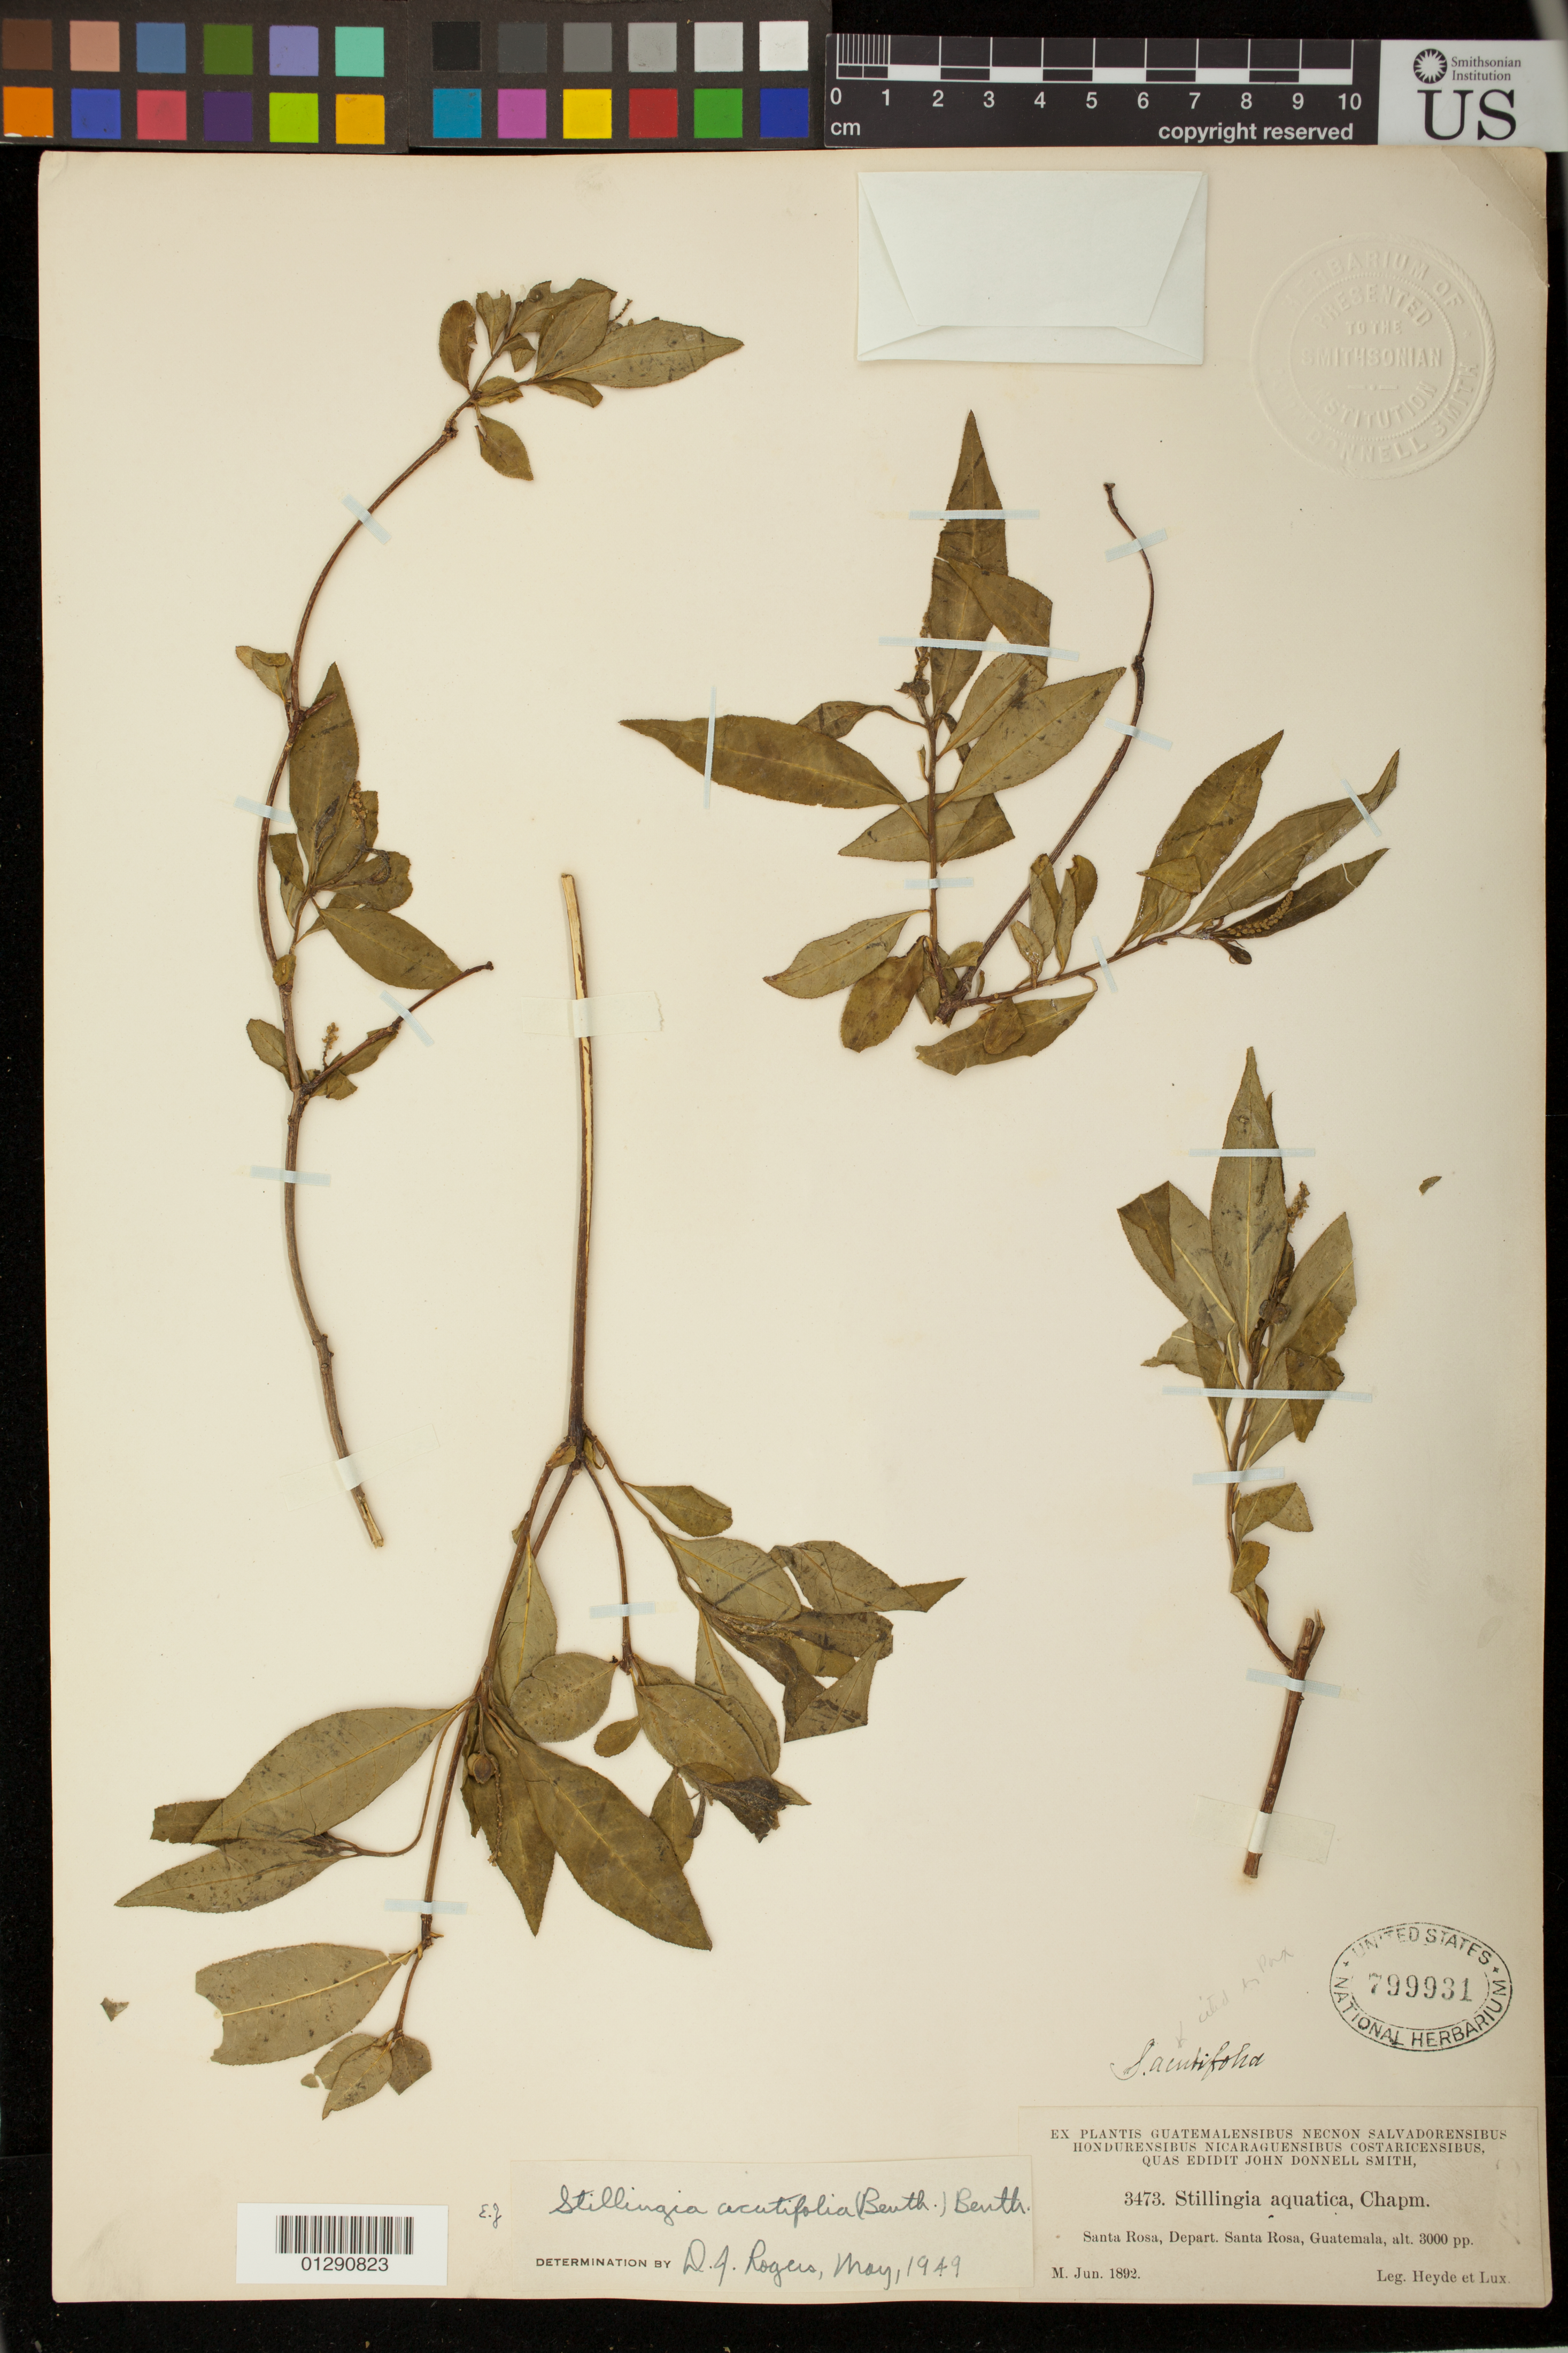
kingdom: Plantae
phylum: Tracheophyta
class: Magnoliopsida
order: Malpighiales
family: Euphorbiaceae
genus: Stillingia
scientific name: Stillingia acutifolia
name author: (Benth.) Benth. ex Hemsl.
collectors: J. Smith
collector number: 3473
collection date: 1892-06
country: Guatemala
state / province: Santa Rosa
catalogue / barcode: US 799931